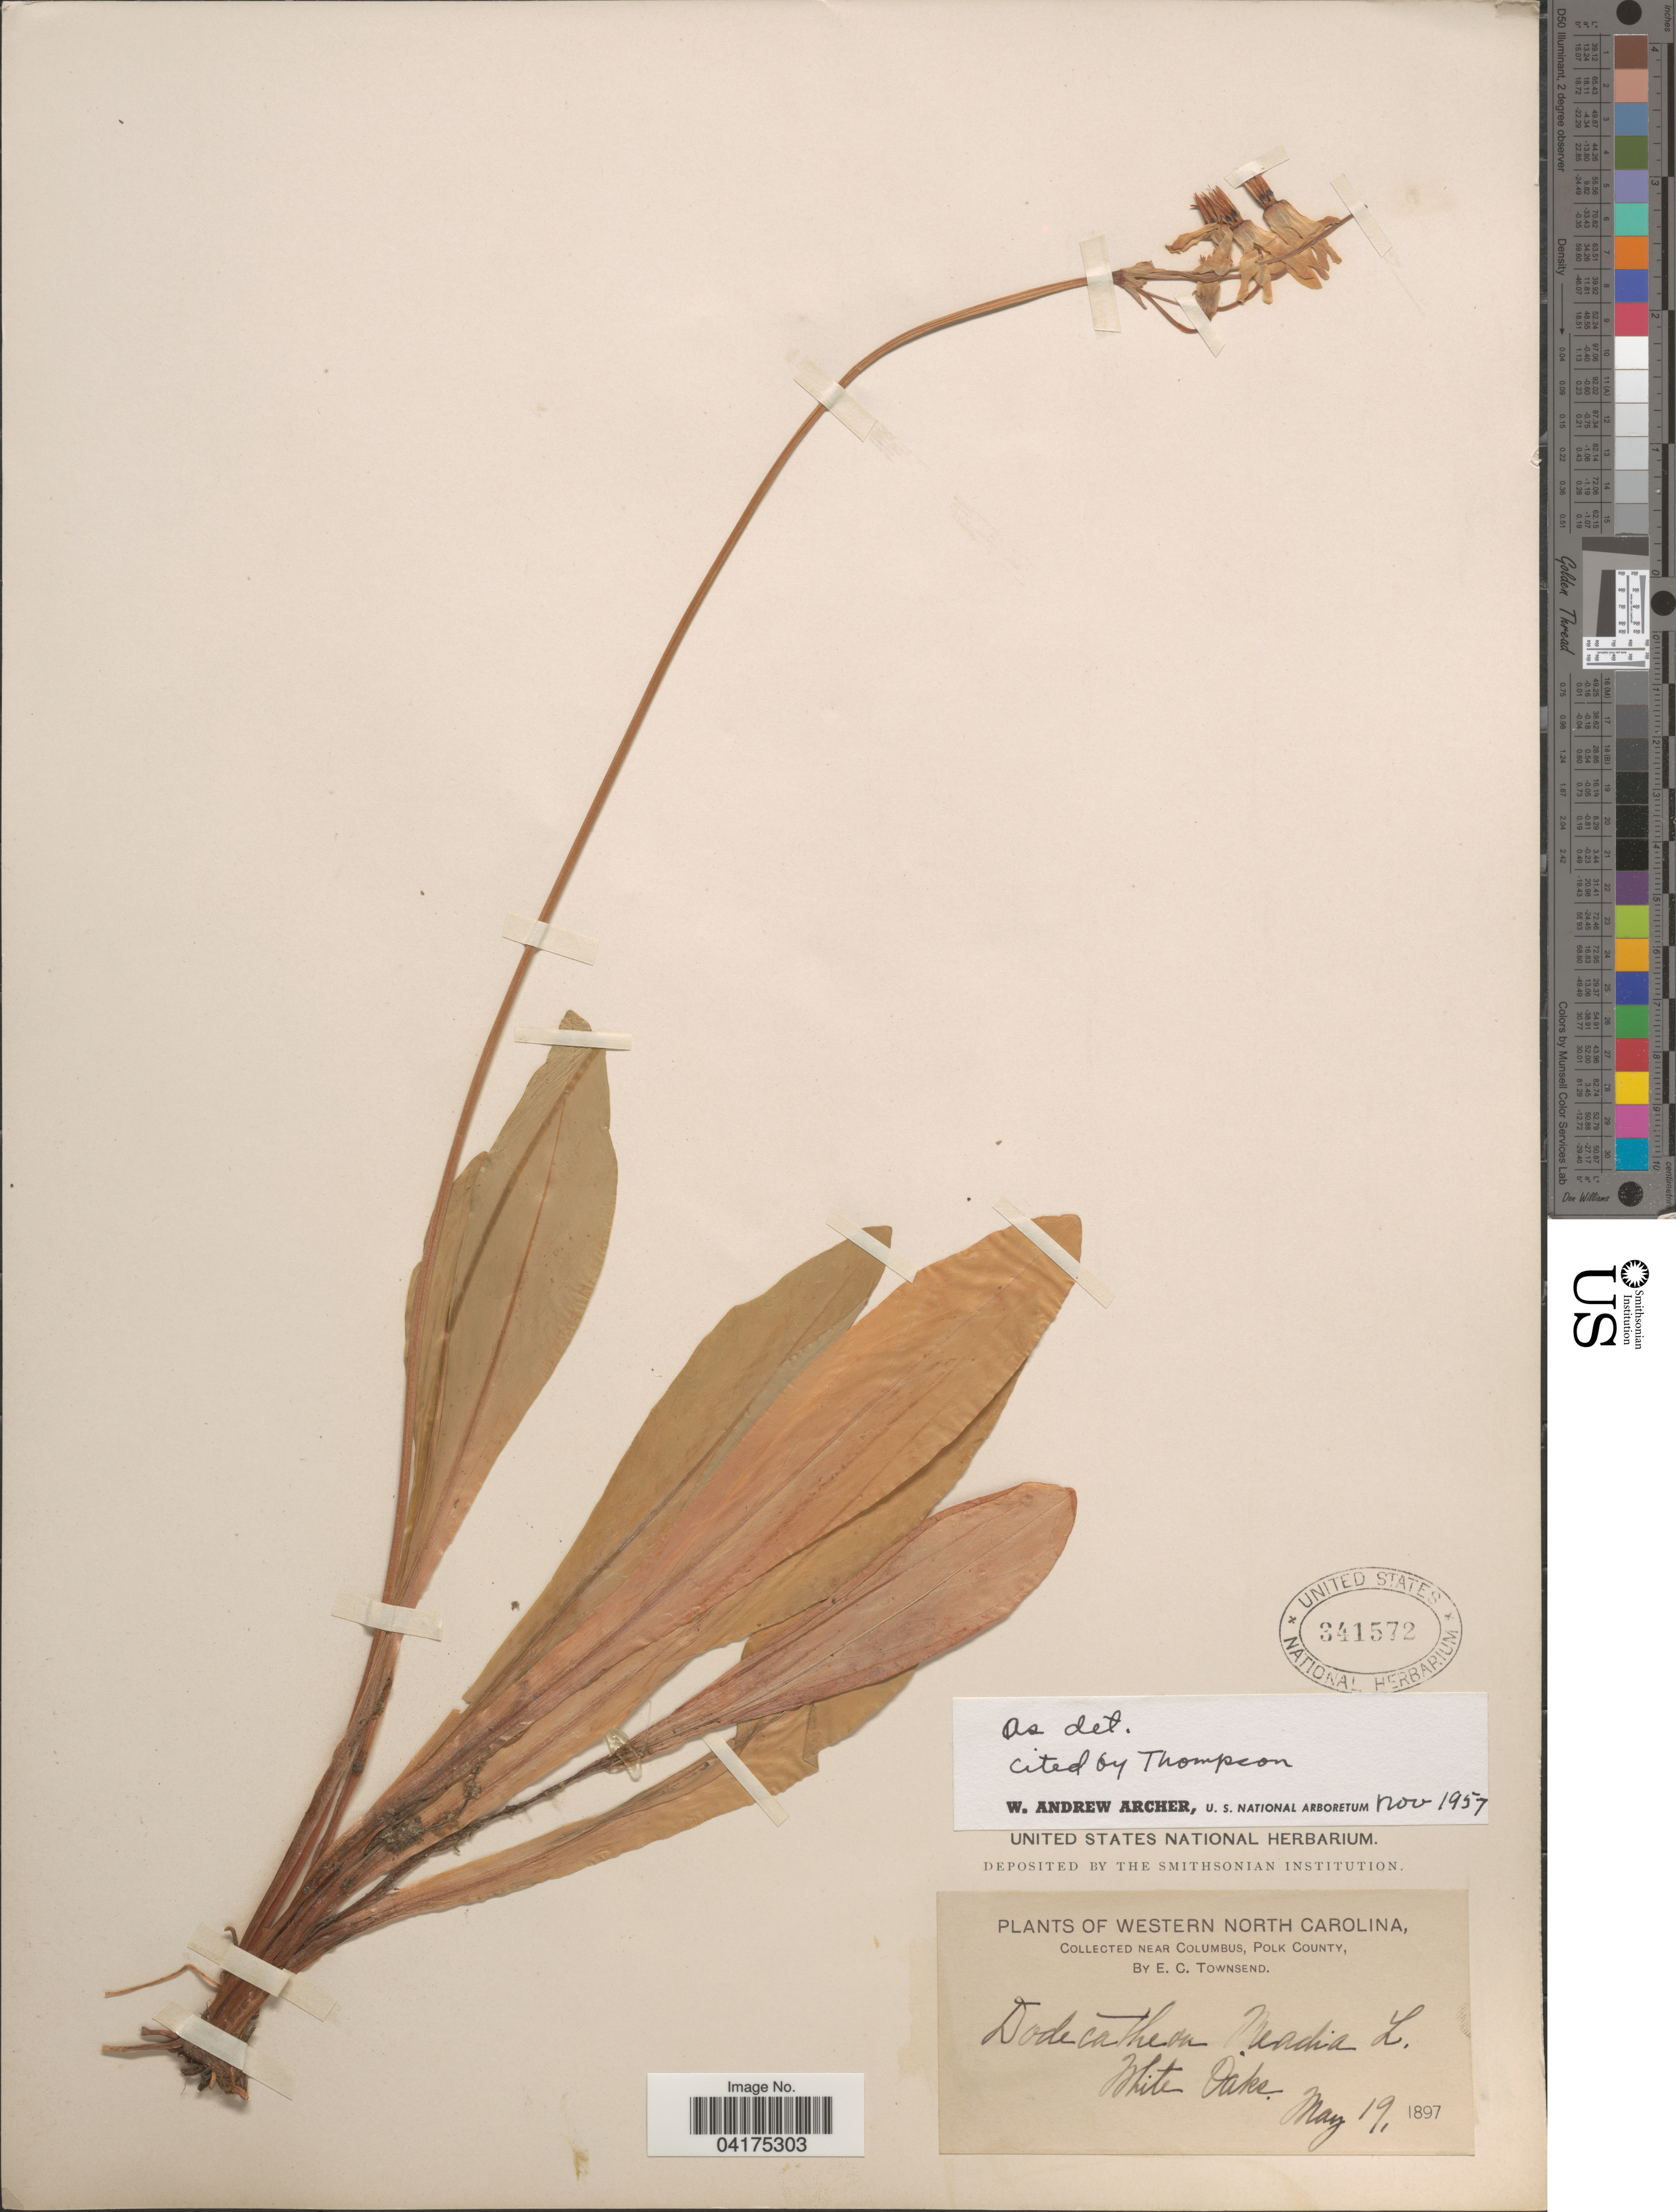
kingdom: Plantae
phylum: Tracheophyta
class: Magnoliopsida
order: Ericales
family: Primulaceae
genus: Dodecatheon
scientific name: Dodecatheon meadia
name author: L.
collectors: E. C. Townsend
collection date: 1897-05-19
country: United States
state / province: North Carolina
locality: Western North Carolina. Near Columbus, Polk County. White Oaks.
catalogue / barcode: US 341572